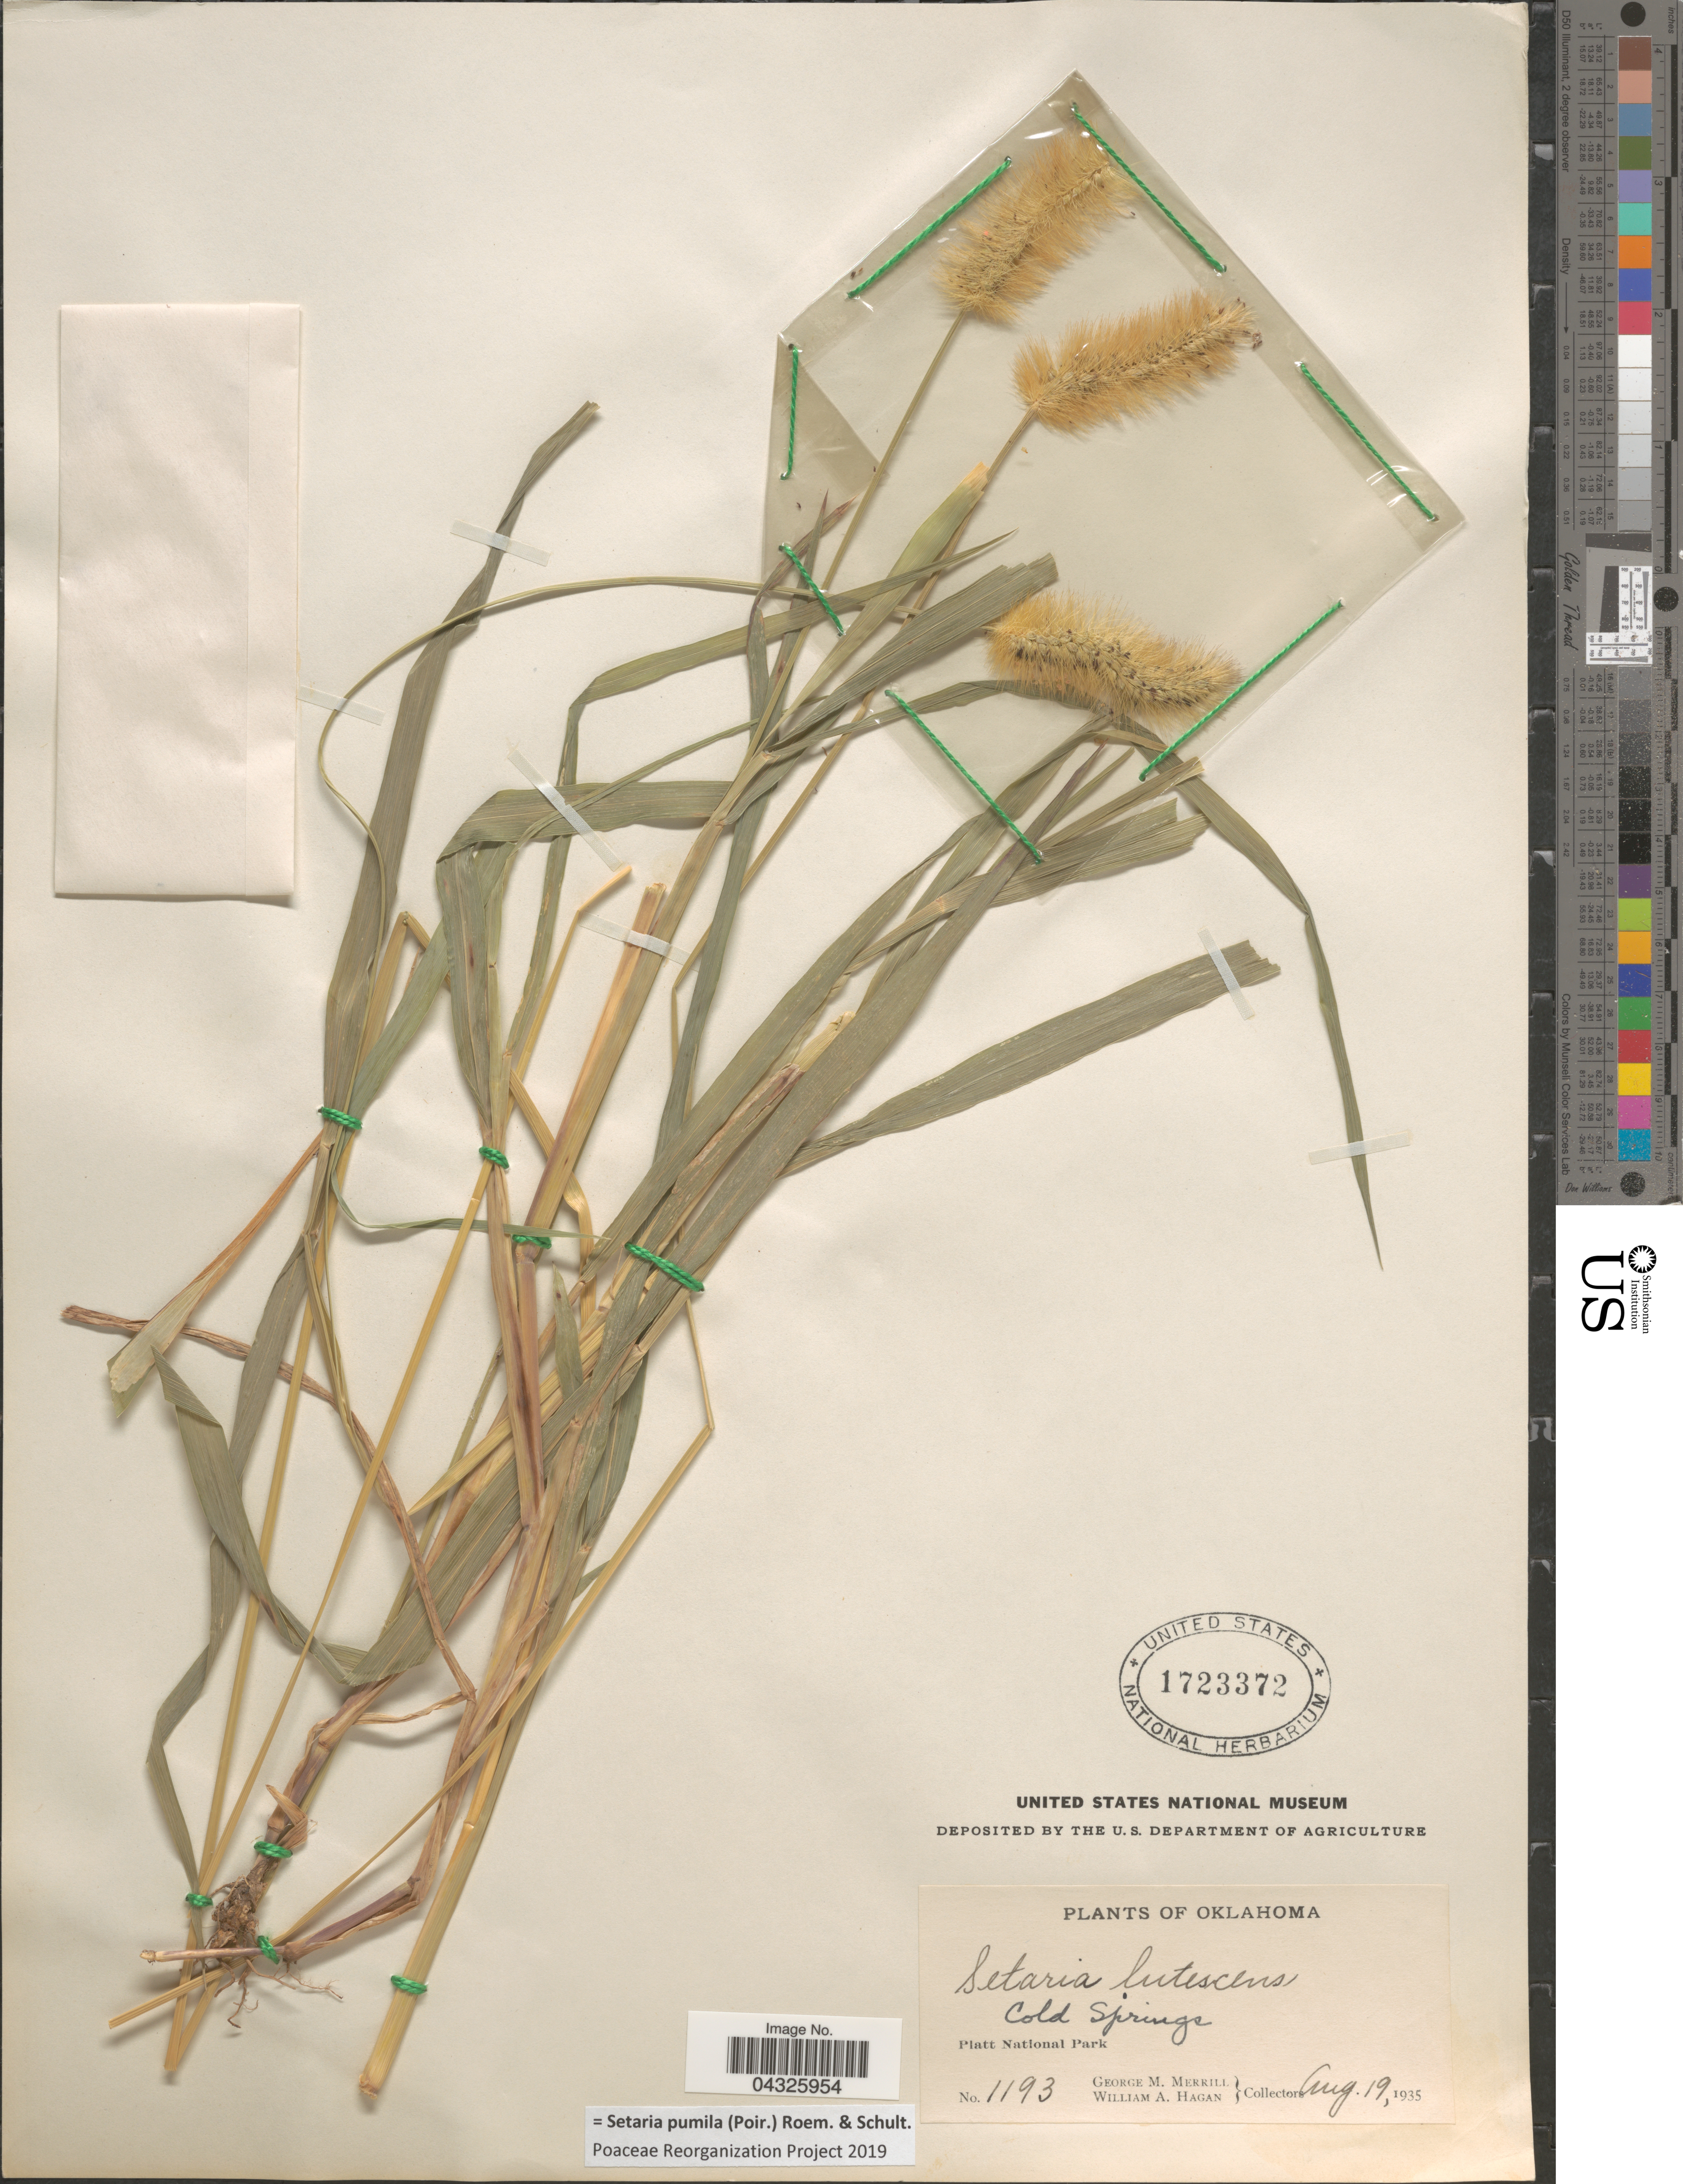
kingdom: Plantae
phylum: Tracheophyta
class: Liliopsida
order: Poales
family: Poaceae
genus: Setaria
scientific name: Setaria pumila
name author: (Poir.) Roem. & Schult.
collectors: G. M. Merrill & W. Hagan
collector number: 1193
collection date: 1935-08-19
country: United States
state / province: Oklahoma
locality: Cold Springs. Platt National Park.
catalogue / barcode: US 1723372